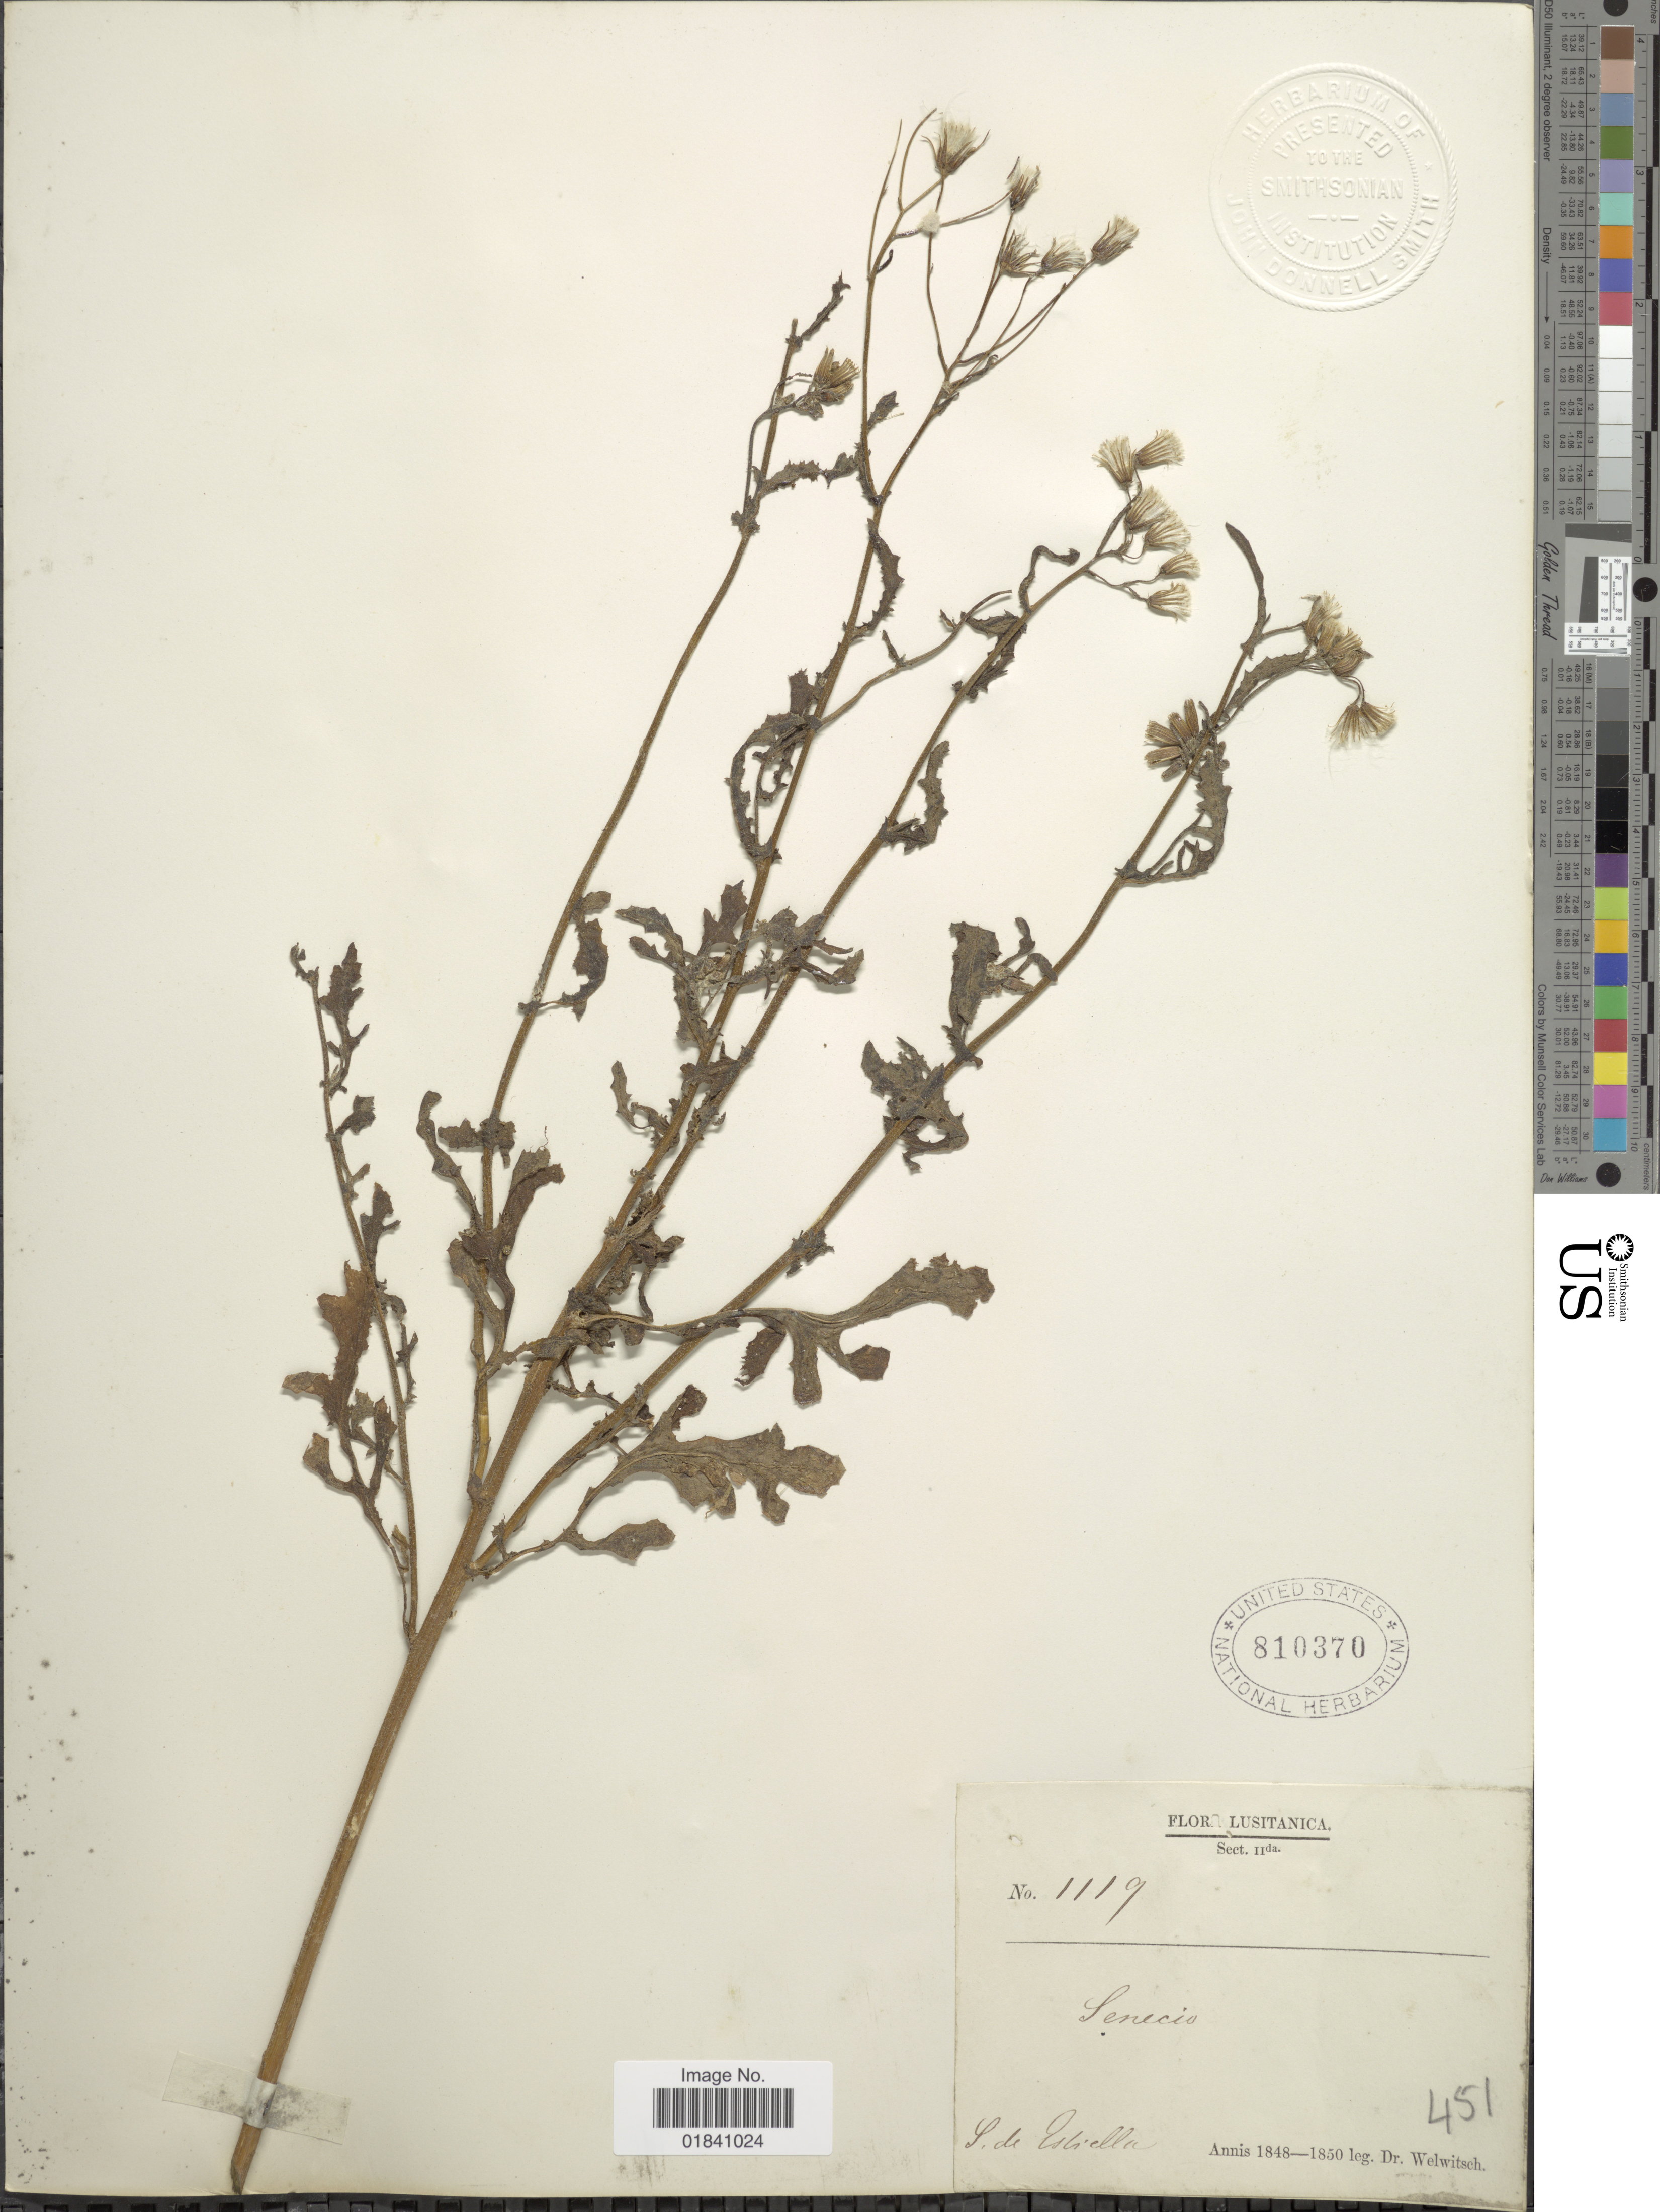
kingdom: Plantae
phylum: Tracheophyta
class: Magnoliopsida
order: Asterales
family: Asteraceae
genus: Senecio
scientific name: Senecio sp.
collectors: -. Welwitsch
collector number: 1119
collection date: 1848/1850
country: Portugal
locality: Lusitanica. Sect. IIda. S. de Estrella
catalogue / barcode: US 810370